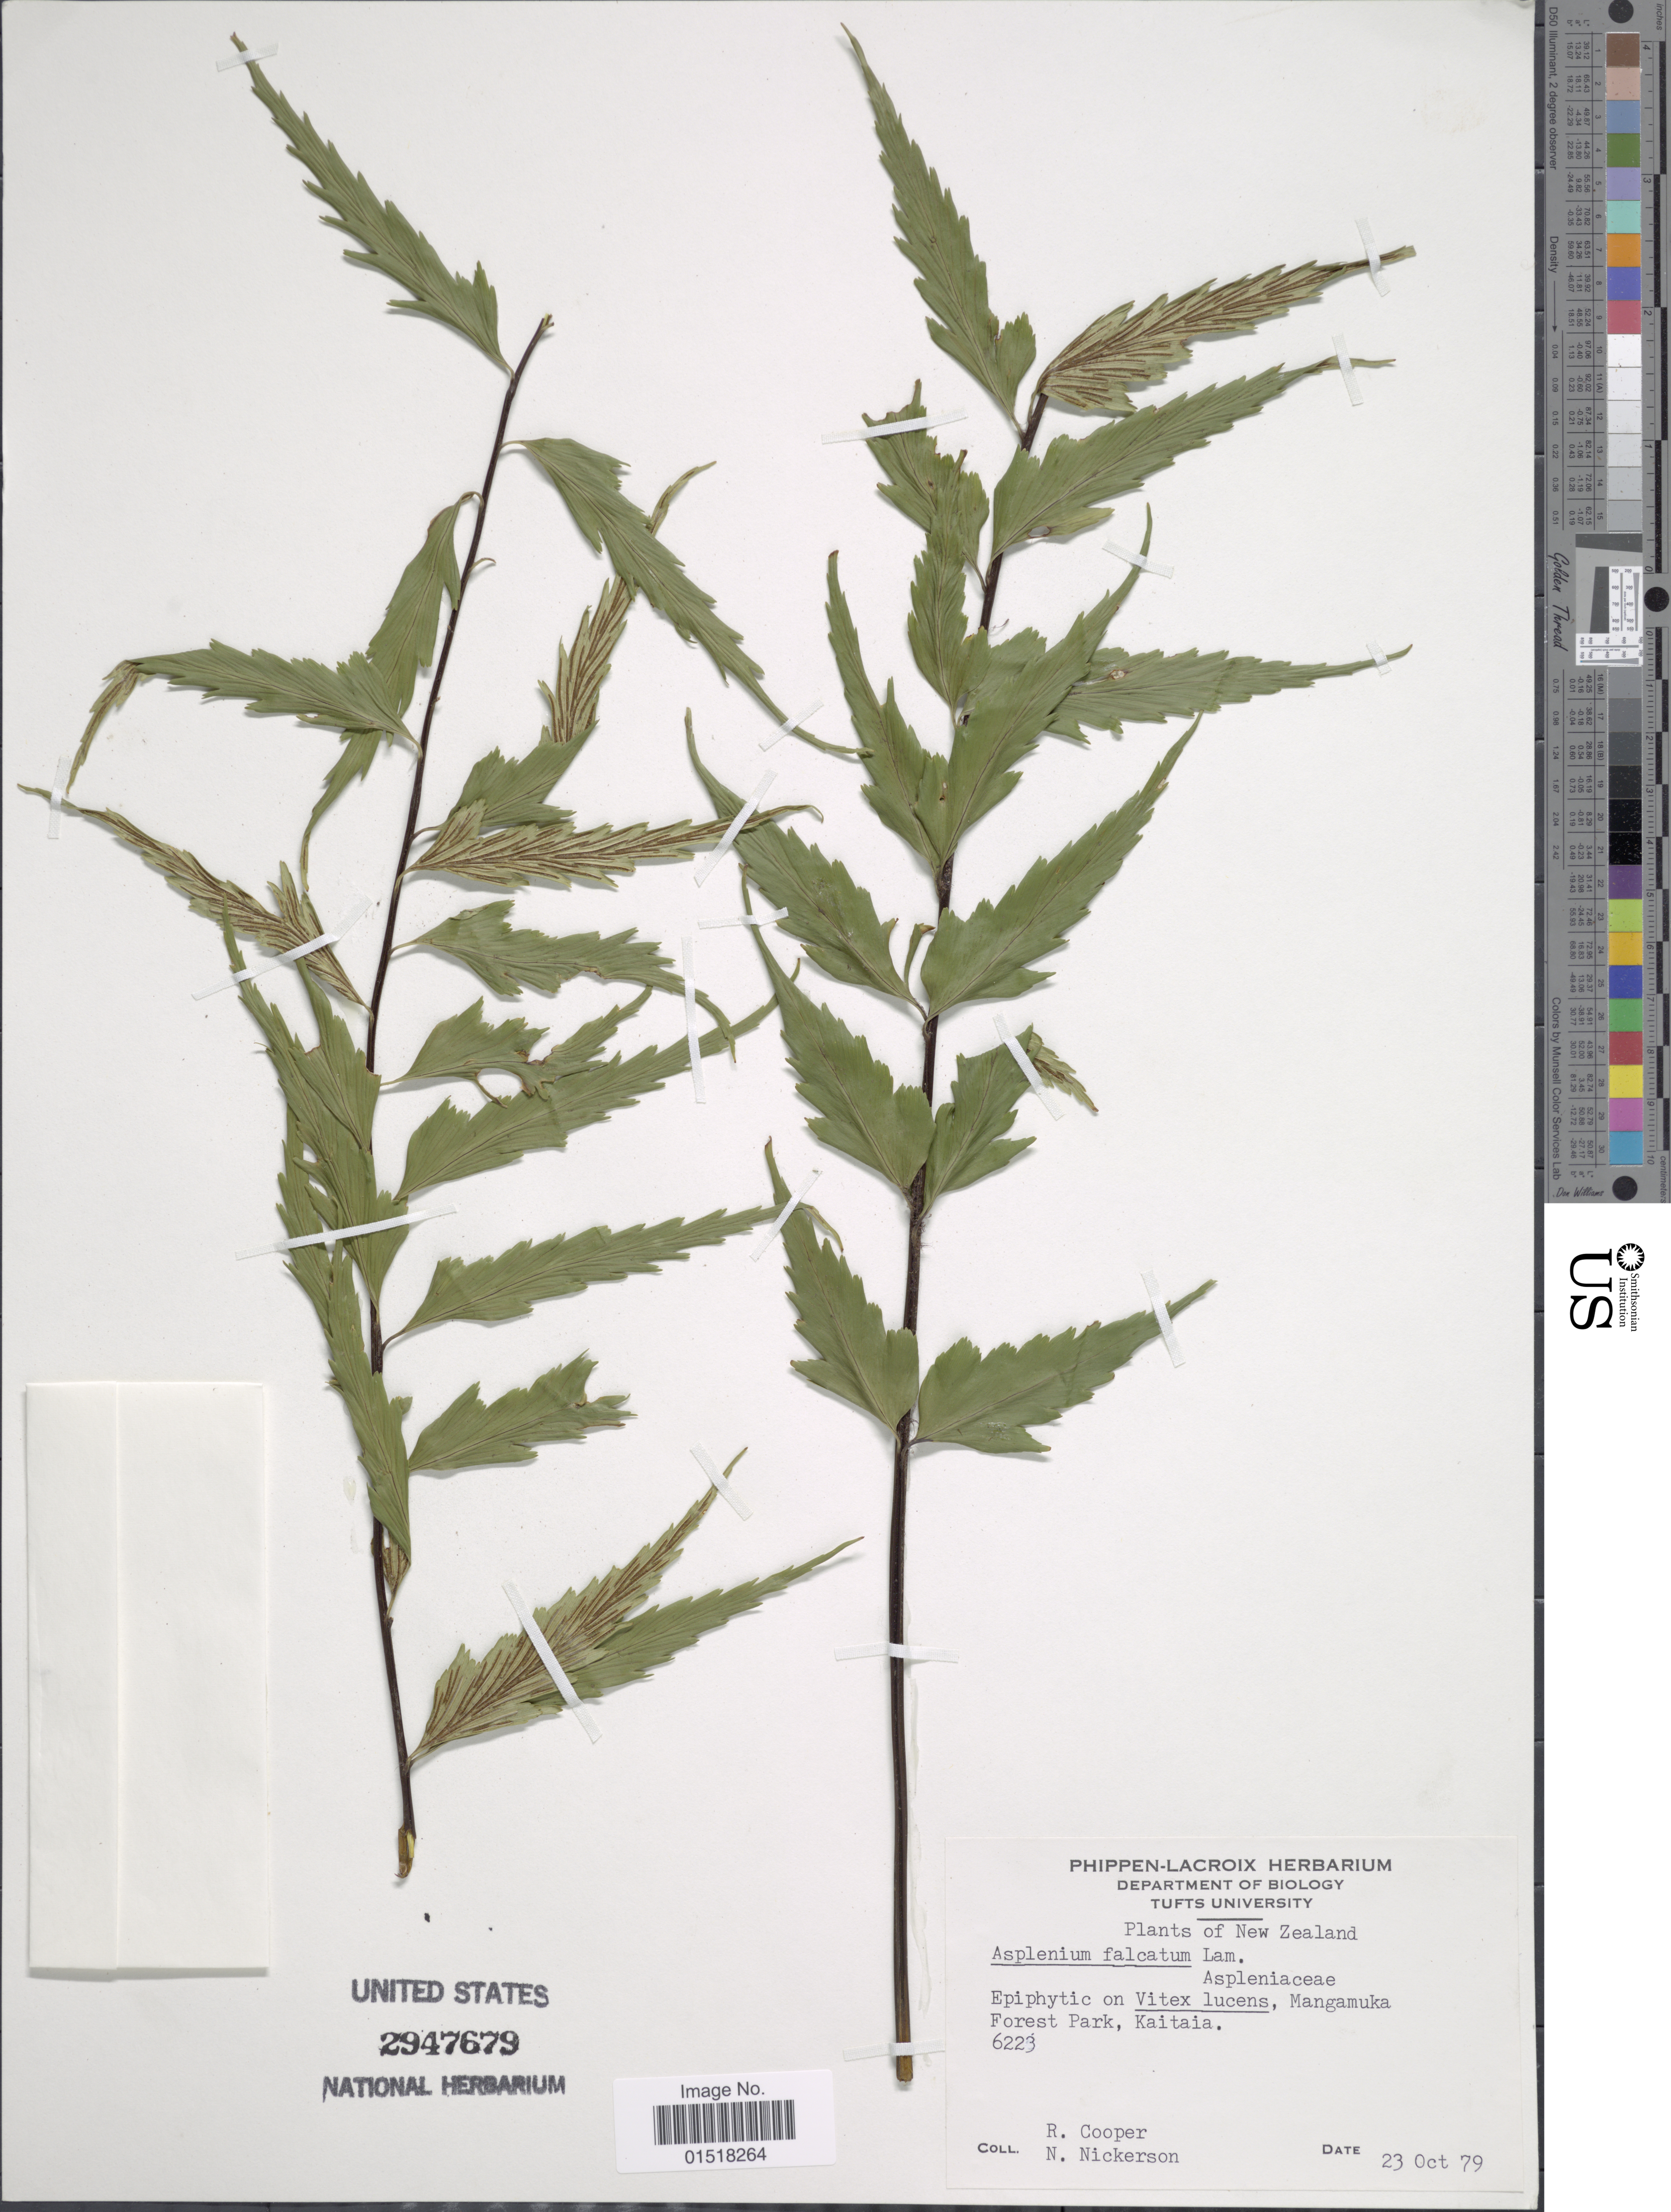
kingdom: Plantae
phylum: Tracheophyta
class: Polypodiopsida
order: Polypodiales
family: Aspleniaceae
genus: Asplenium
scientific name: Asplenium polyodon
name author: G. Forst.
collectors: R. Cooper & N. Nickerson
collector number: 6223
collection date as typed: Transcribed d/m/y: 23/10/79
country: New Zealand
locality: Mangamuka Forest Park, Kaitaia.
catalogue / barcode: US 2947679